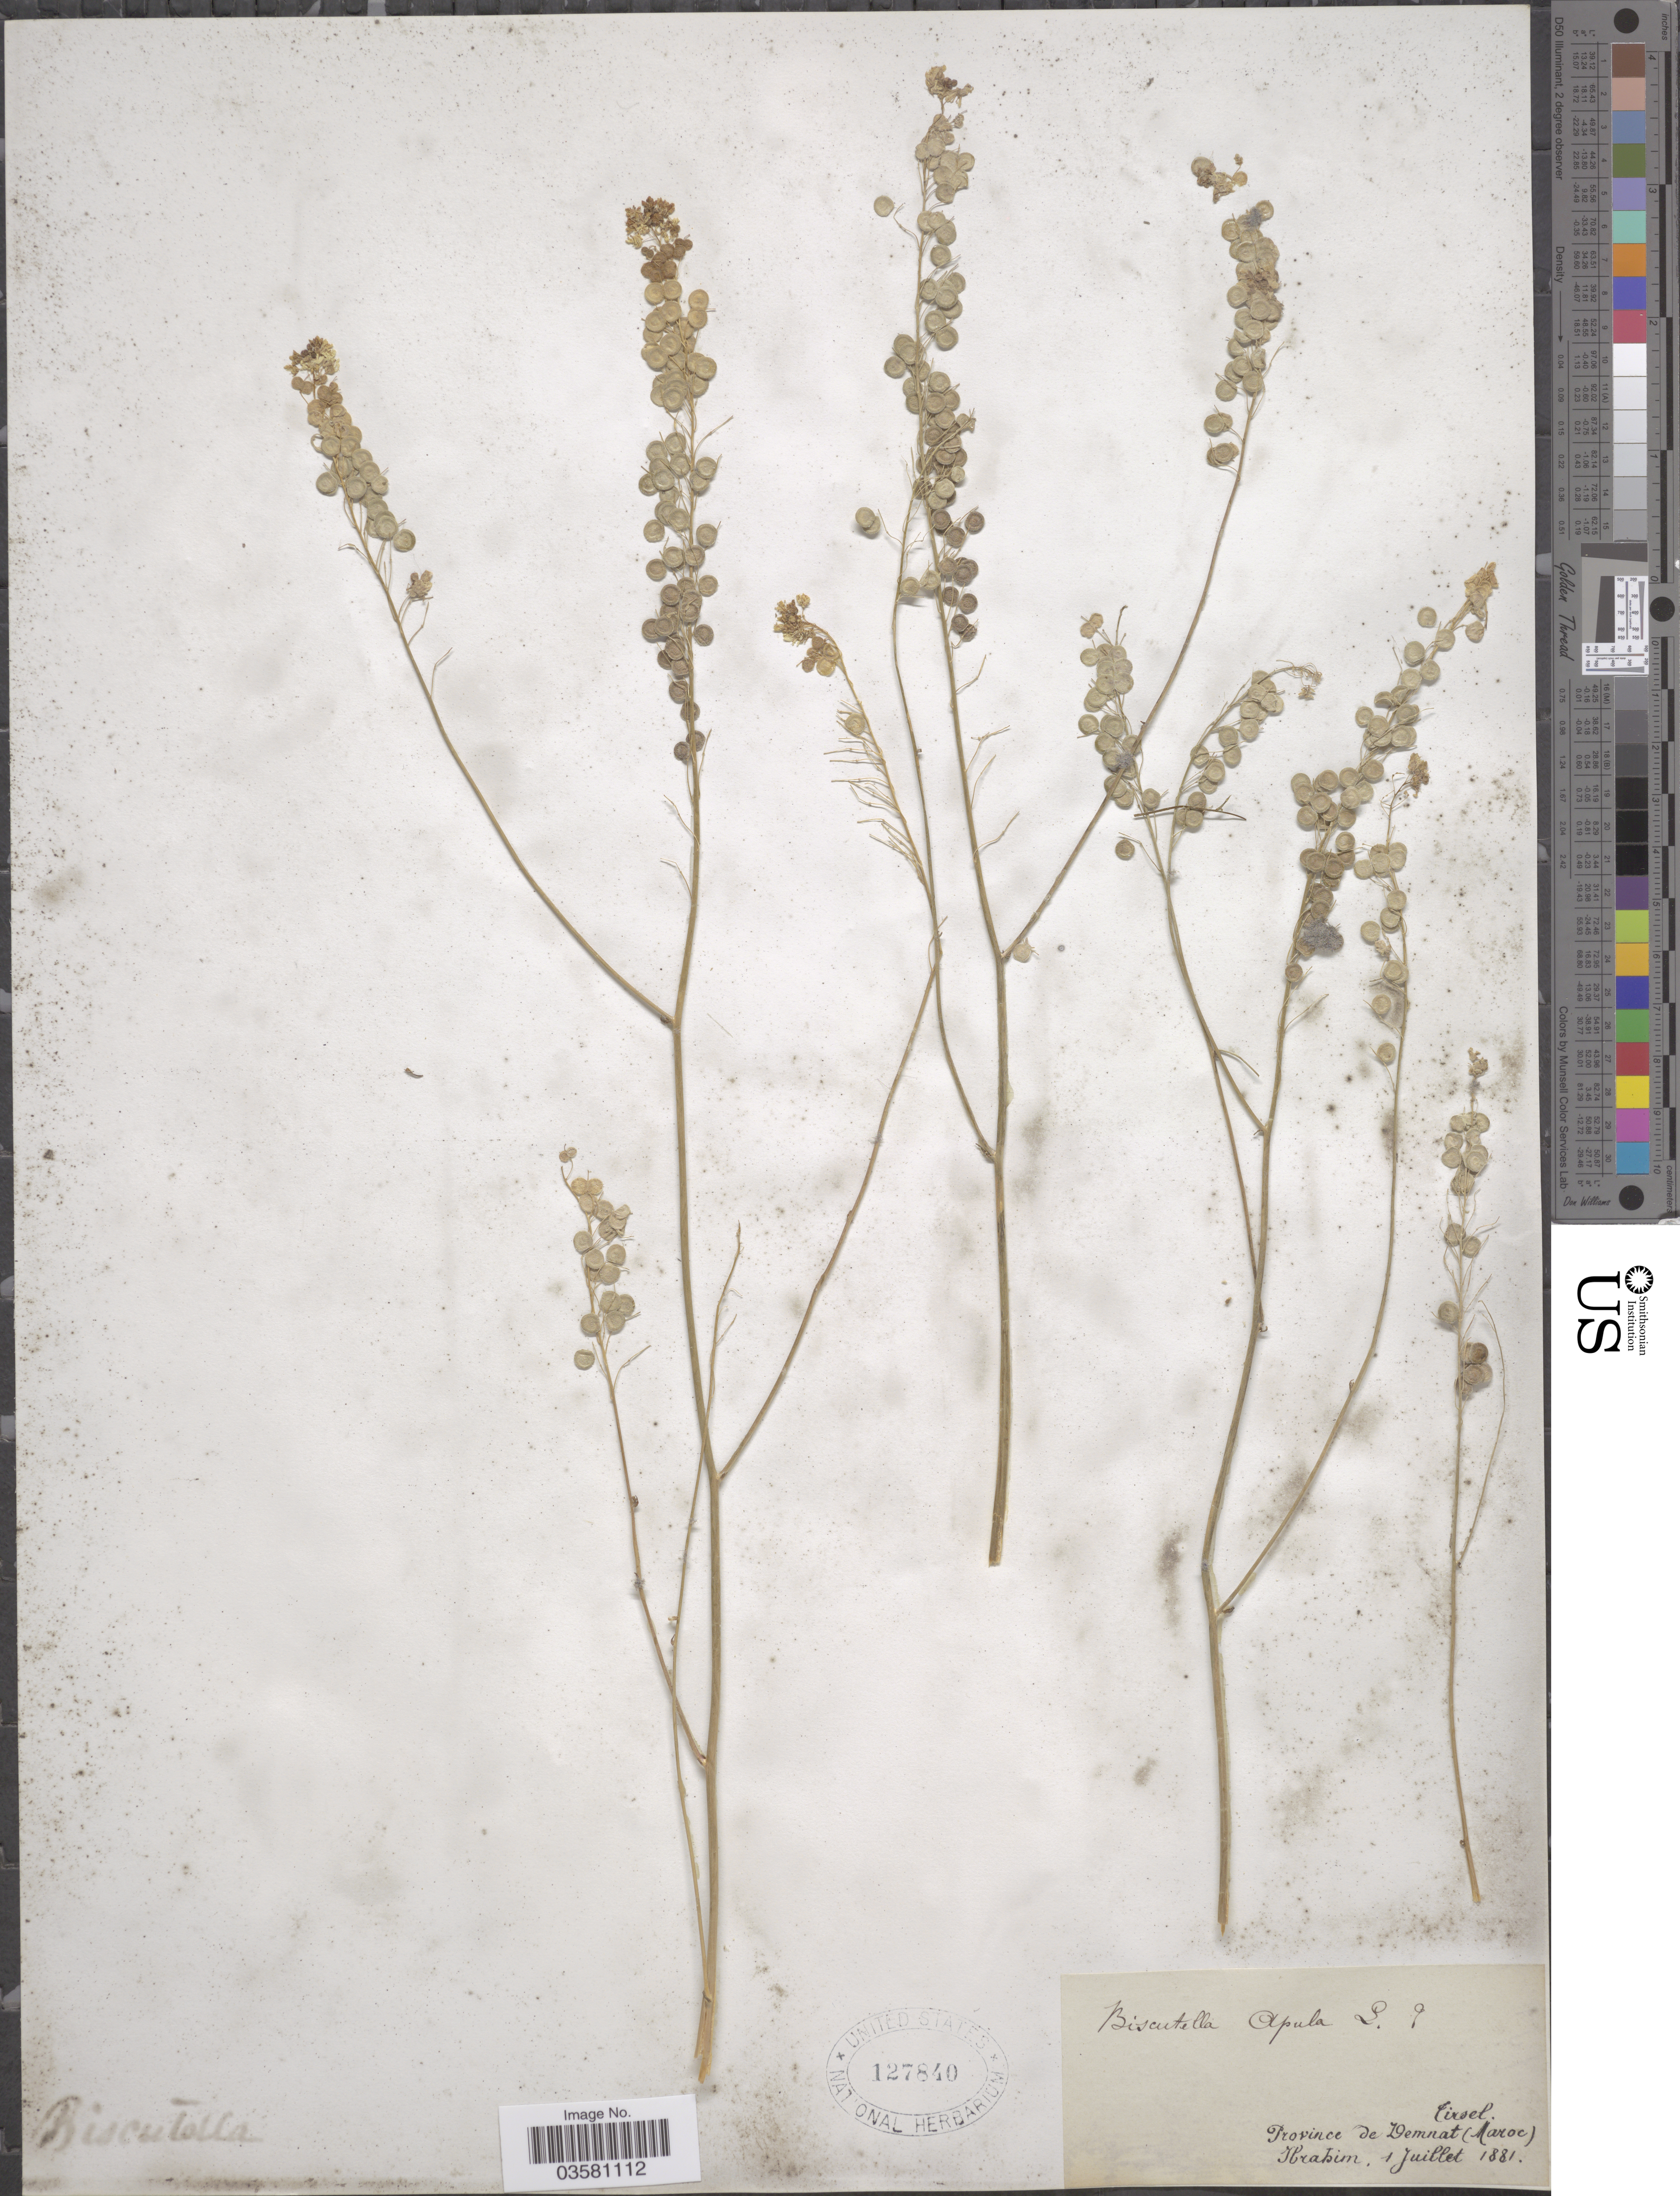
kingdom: Plantae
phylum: Tracheophyta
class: Magnoliopsida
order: Brassicales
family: Brassicaceae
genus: Biscutella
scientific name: Biscutella apula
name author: L.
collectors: -. Ibrahim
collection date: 1881-07-01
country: Morocco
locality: Tirsel. Province de Demnat (Maroc).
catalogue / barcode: US 127840